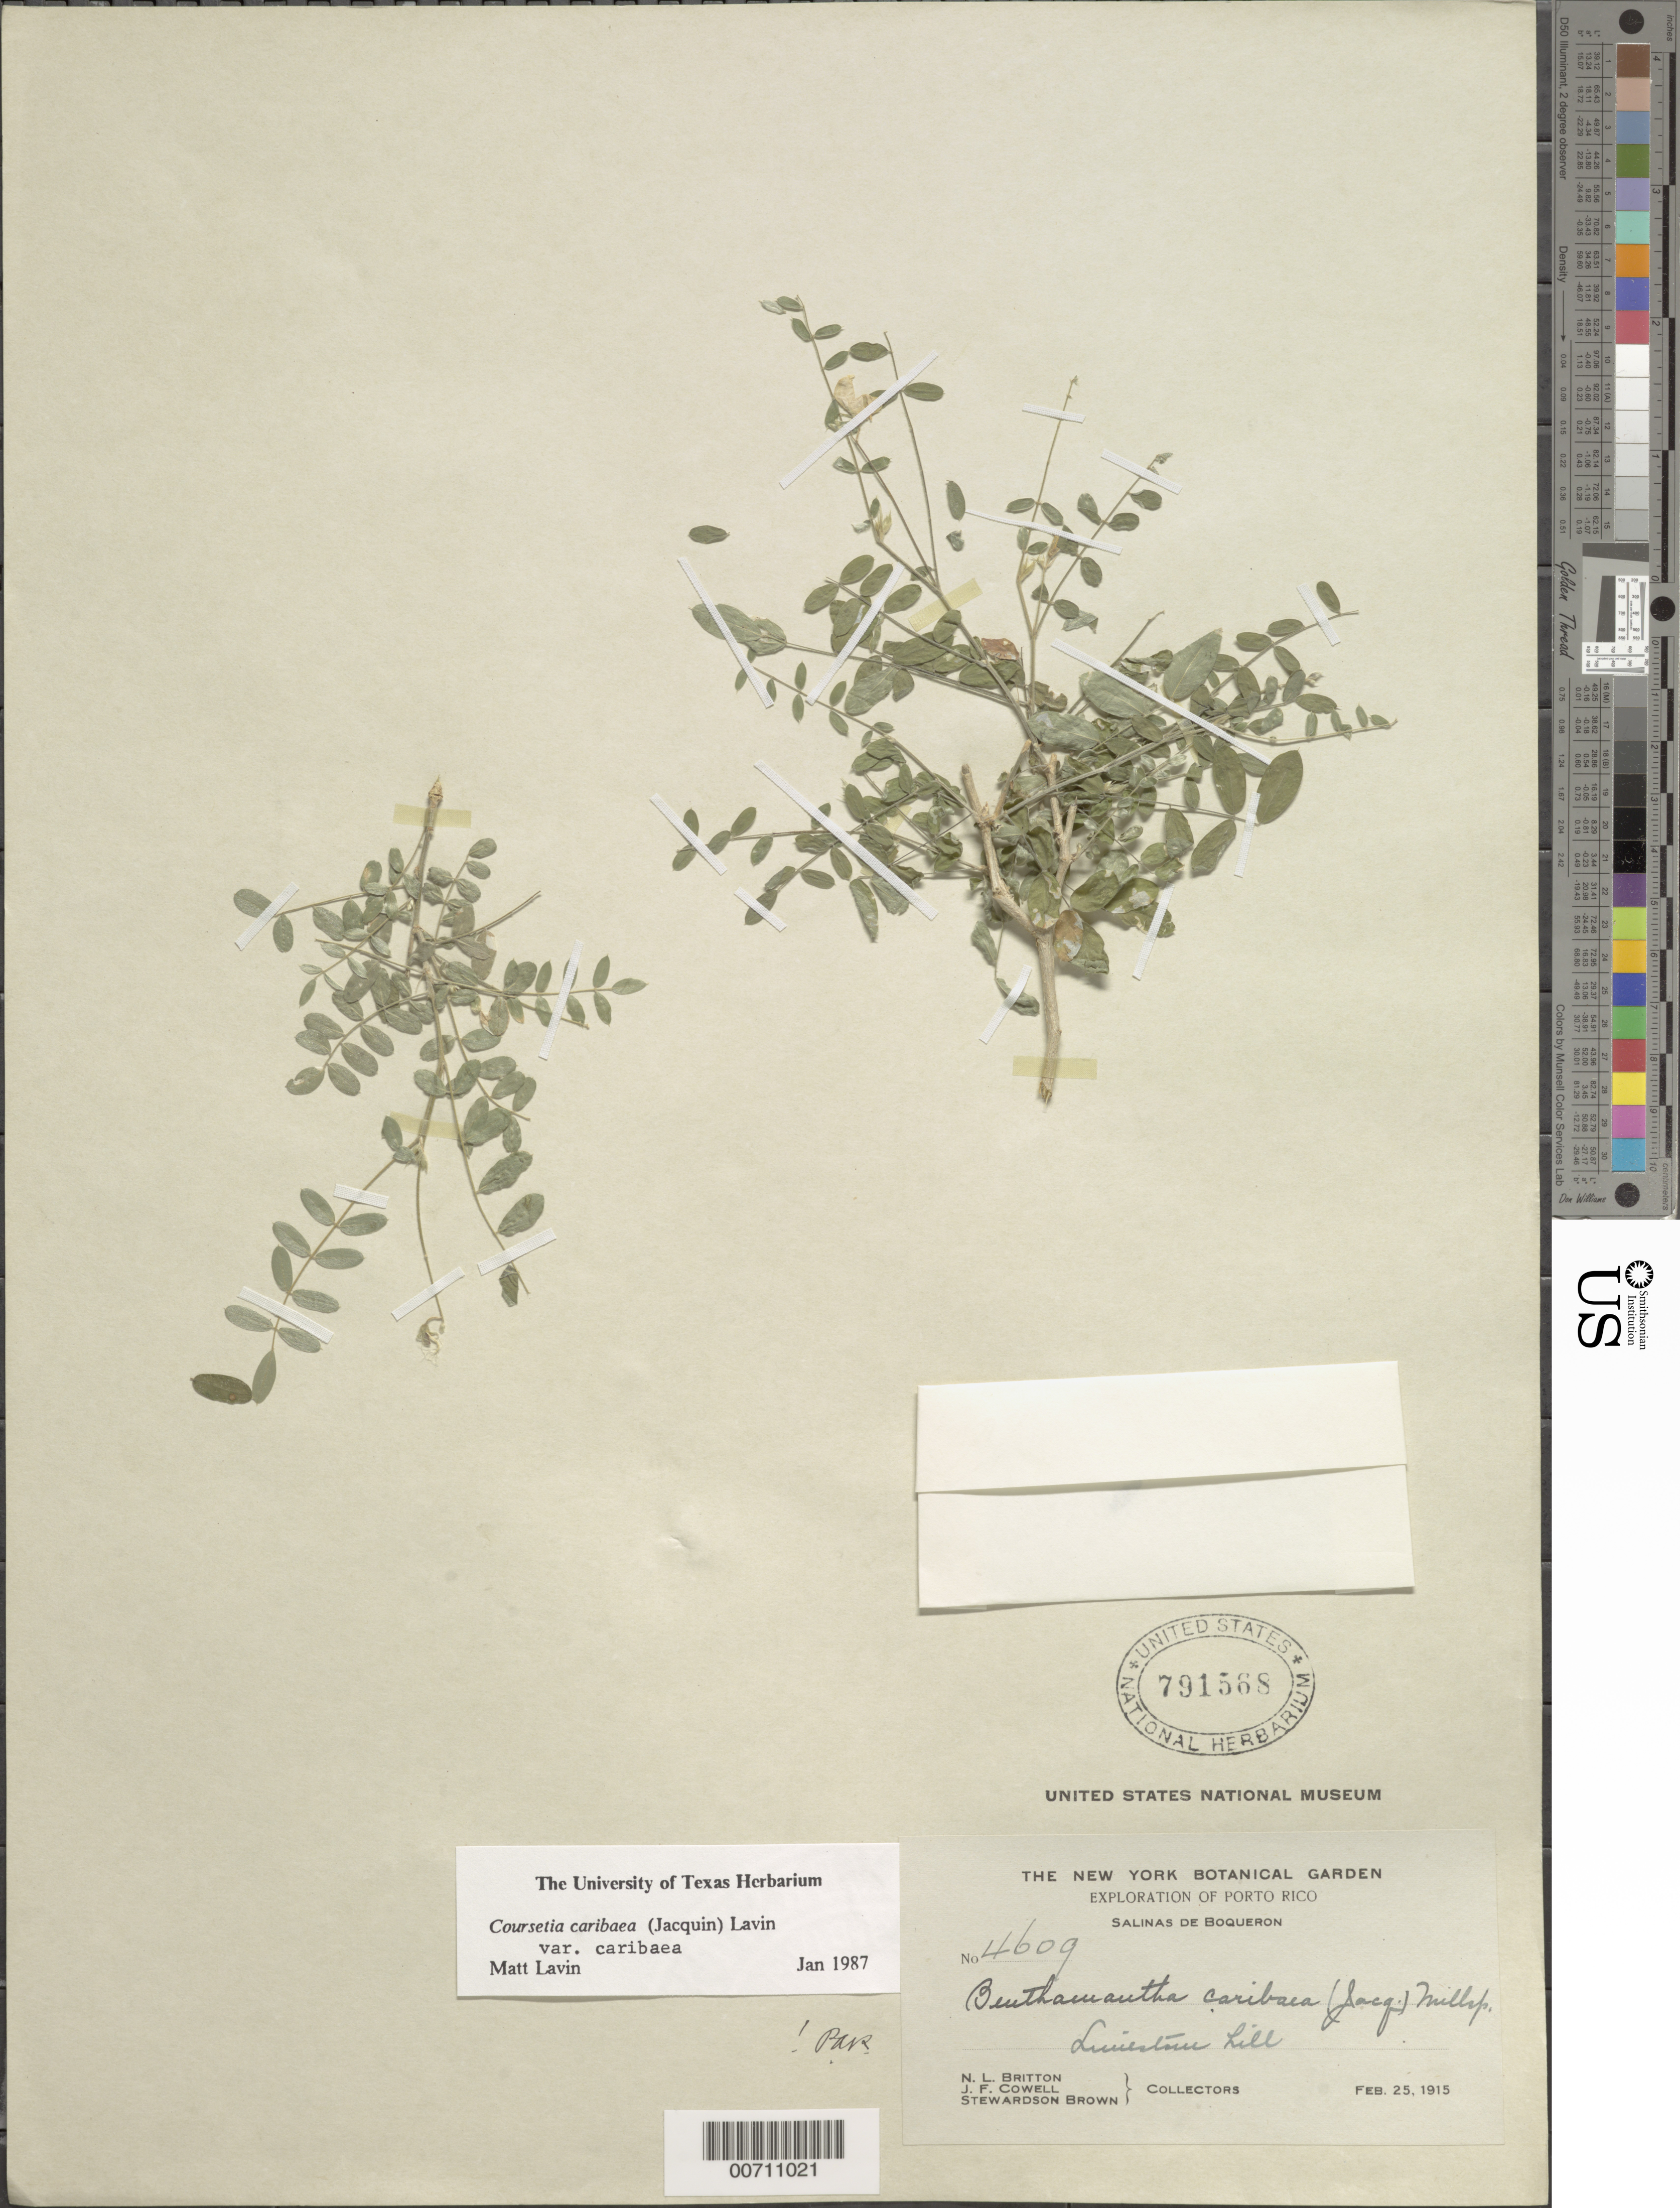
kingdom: Plantae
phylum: Tracheophyta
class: Magnoliopsida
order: Fabales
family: Fabaceae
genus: Coursetia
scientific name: Coursetia caribaea var. caribaea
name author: (Jacq.) Lavin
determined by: Lavin, M.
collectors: N. Britton, J. F. Cowell & S. Brown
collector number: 4609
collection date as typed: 25 Feb 1915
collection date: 1915-02-25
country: Puerto Rico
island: Greater Antilles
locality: Salinas de Boqueron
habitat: Limestone hill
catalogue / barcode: US 791568